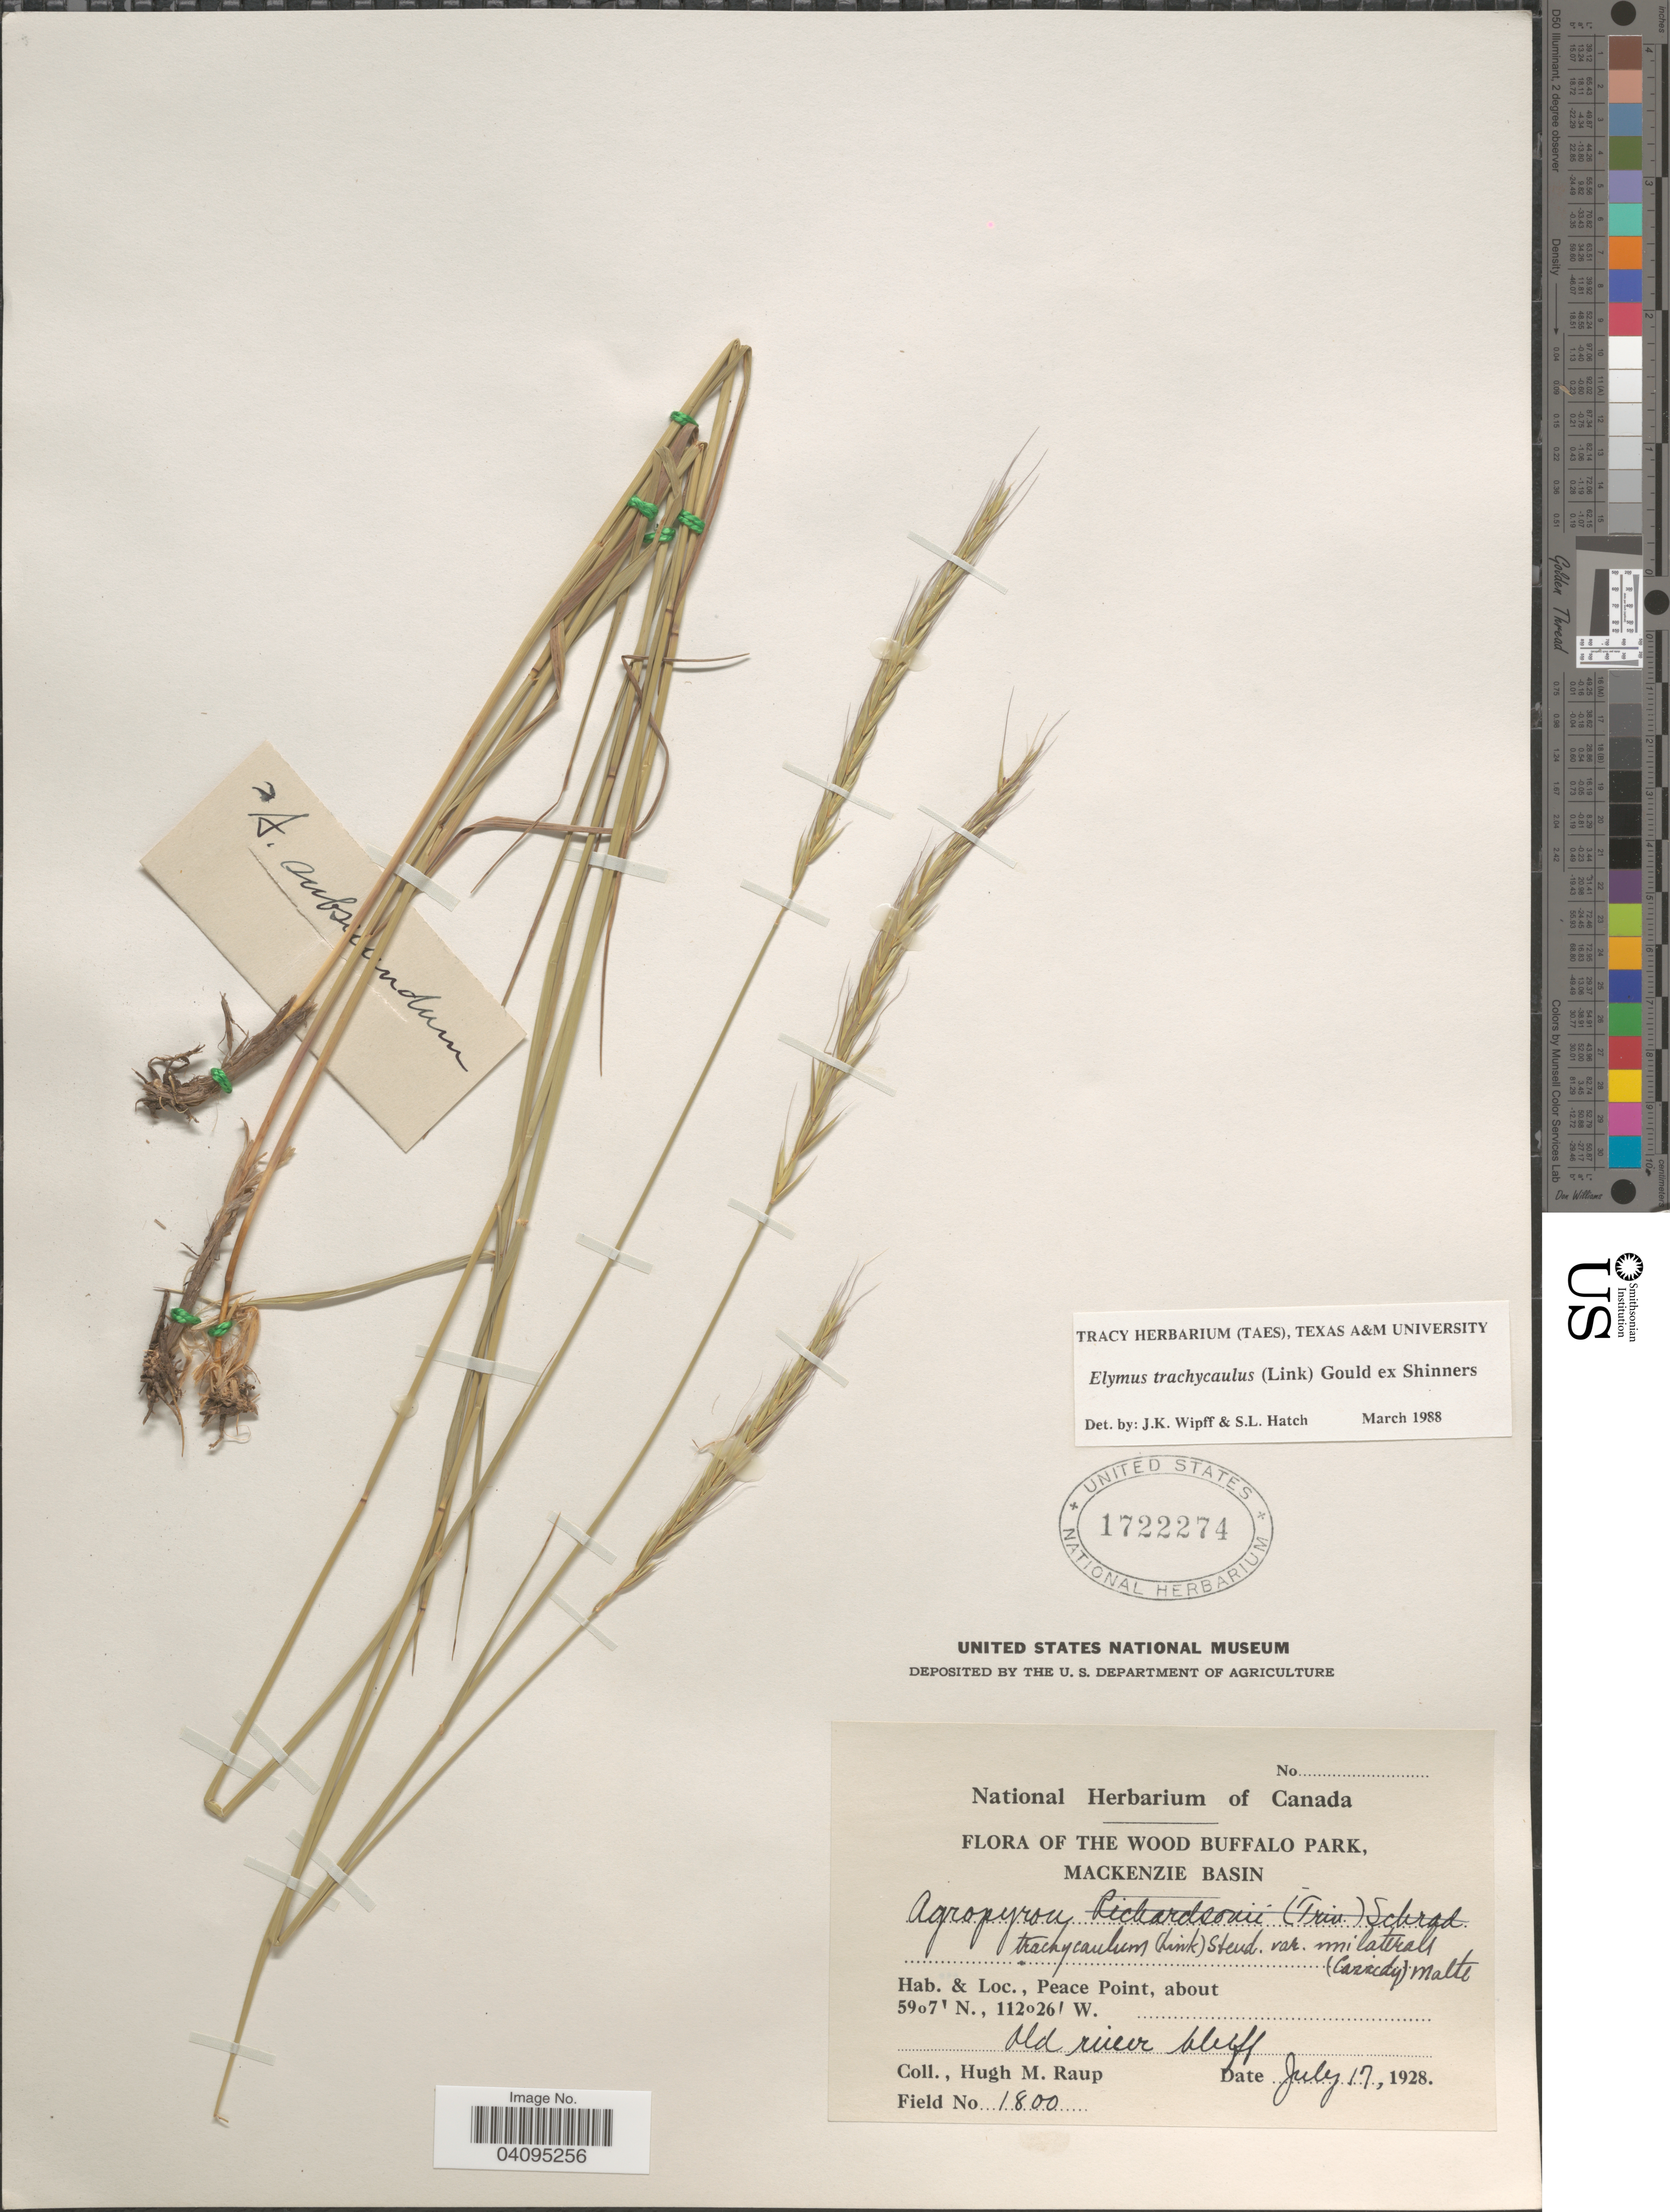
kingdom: Plantae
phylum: Tracheophyta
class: Liliopsida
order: Poales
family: Poaceae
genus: Elymus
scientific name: Elymus trachycaulus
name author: (Link) Gould ex Shinners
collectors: H. Raup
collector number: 1800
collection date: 1928-07-17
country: Canada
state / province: Alberta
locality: The Wood Buffalo Park, Mackenzie Basin. Peace Point. Old river bluff.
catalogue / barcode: US 1722274